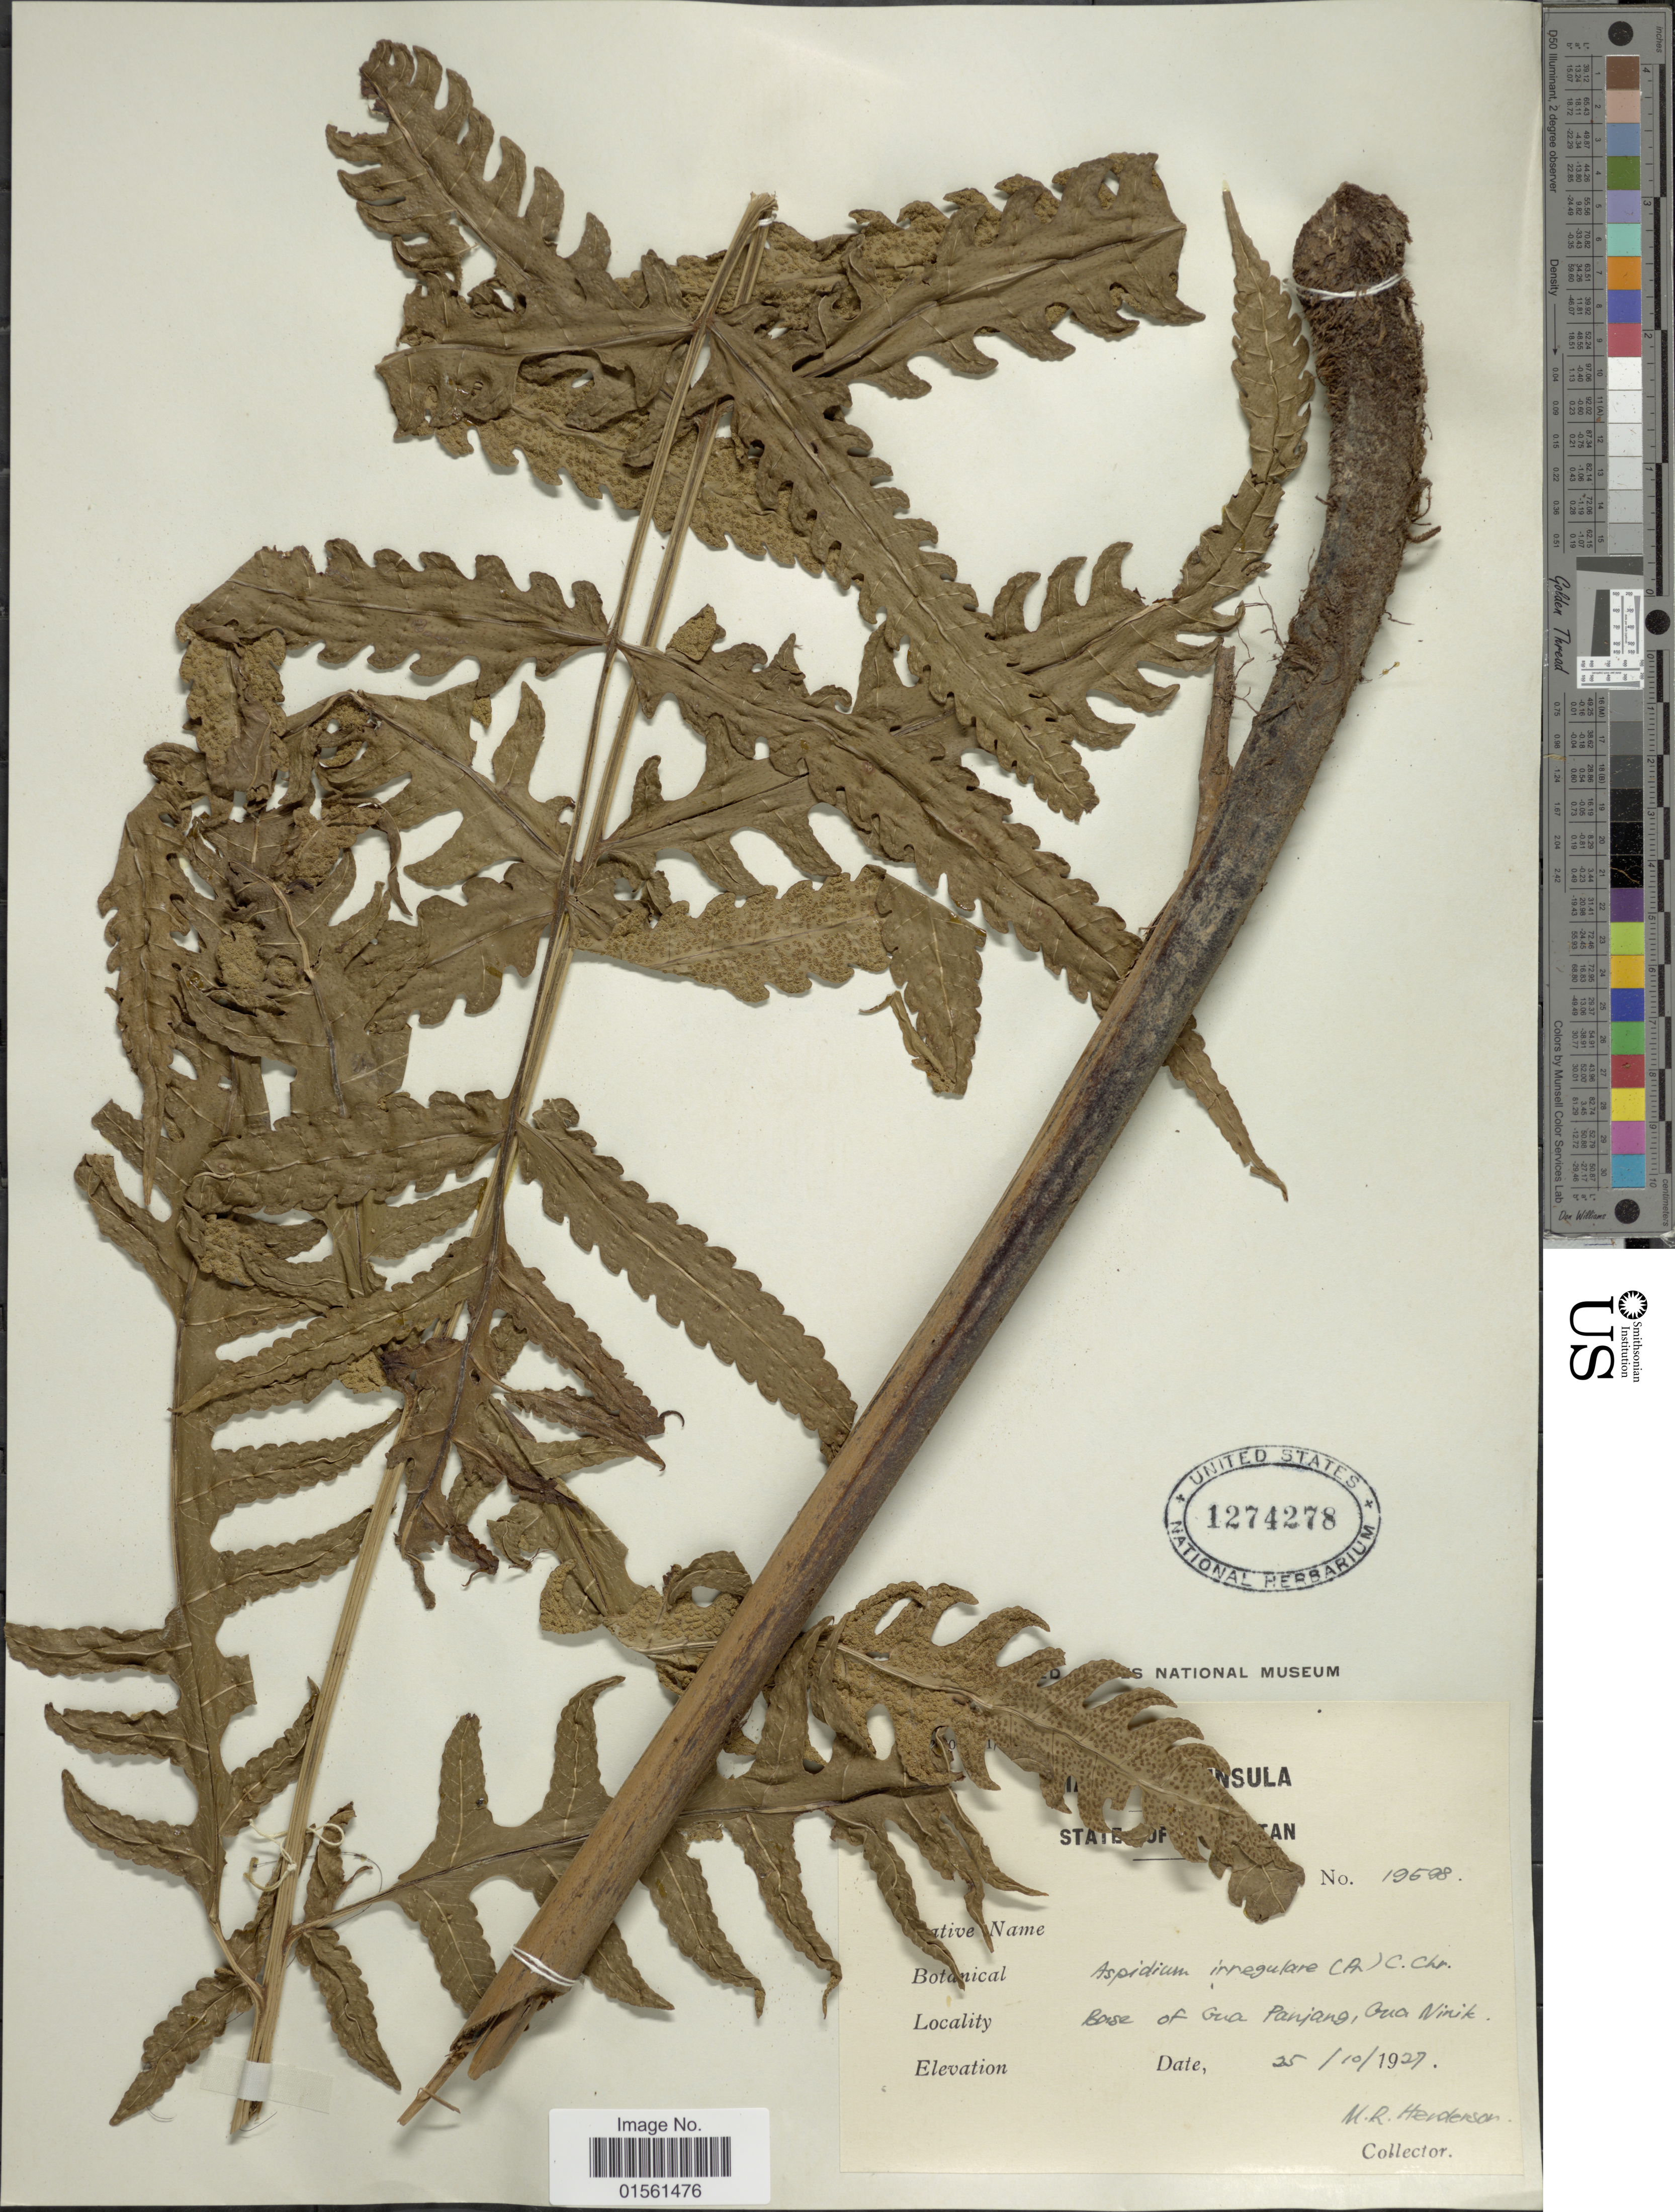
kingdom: Plantae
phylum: Tracheophyta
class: Polypodiopsida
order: Polypodiales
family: Dryopteridaceae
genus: Pleocnemia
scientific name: Pleocnemia irregularis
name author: (C. Presl) Holttum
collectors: M. Henderson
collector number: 19508*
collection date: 1927-10-25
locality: State of [illegible text]an, Base of Gua Panjang, Gua Niruk.[interpreted]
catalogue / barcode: US 1274278